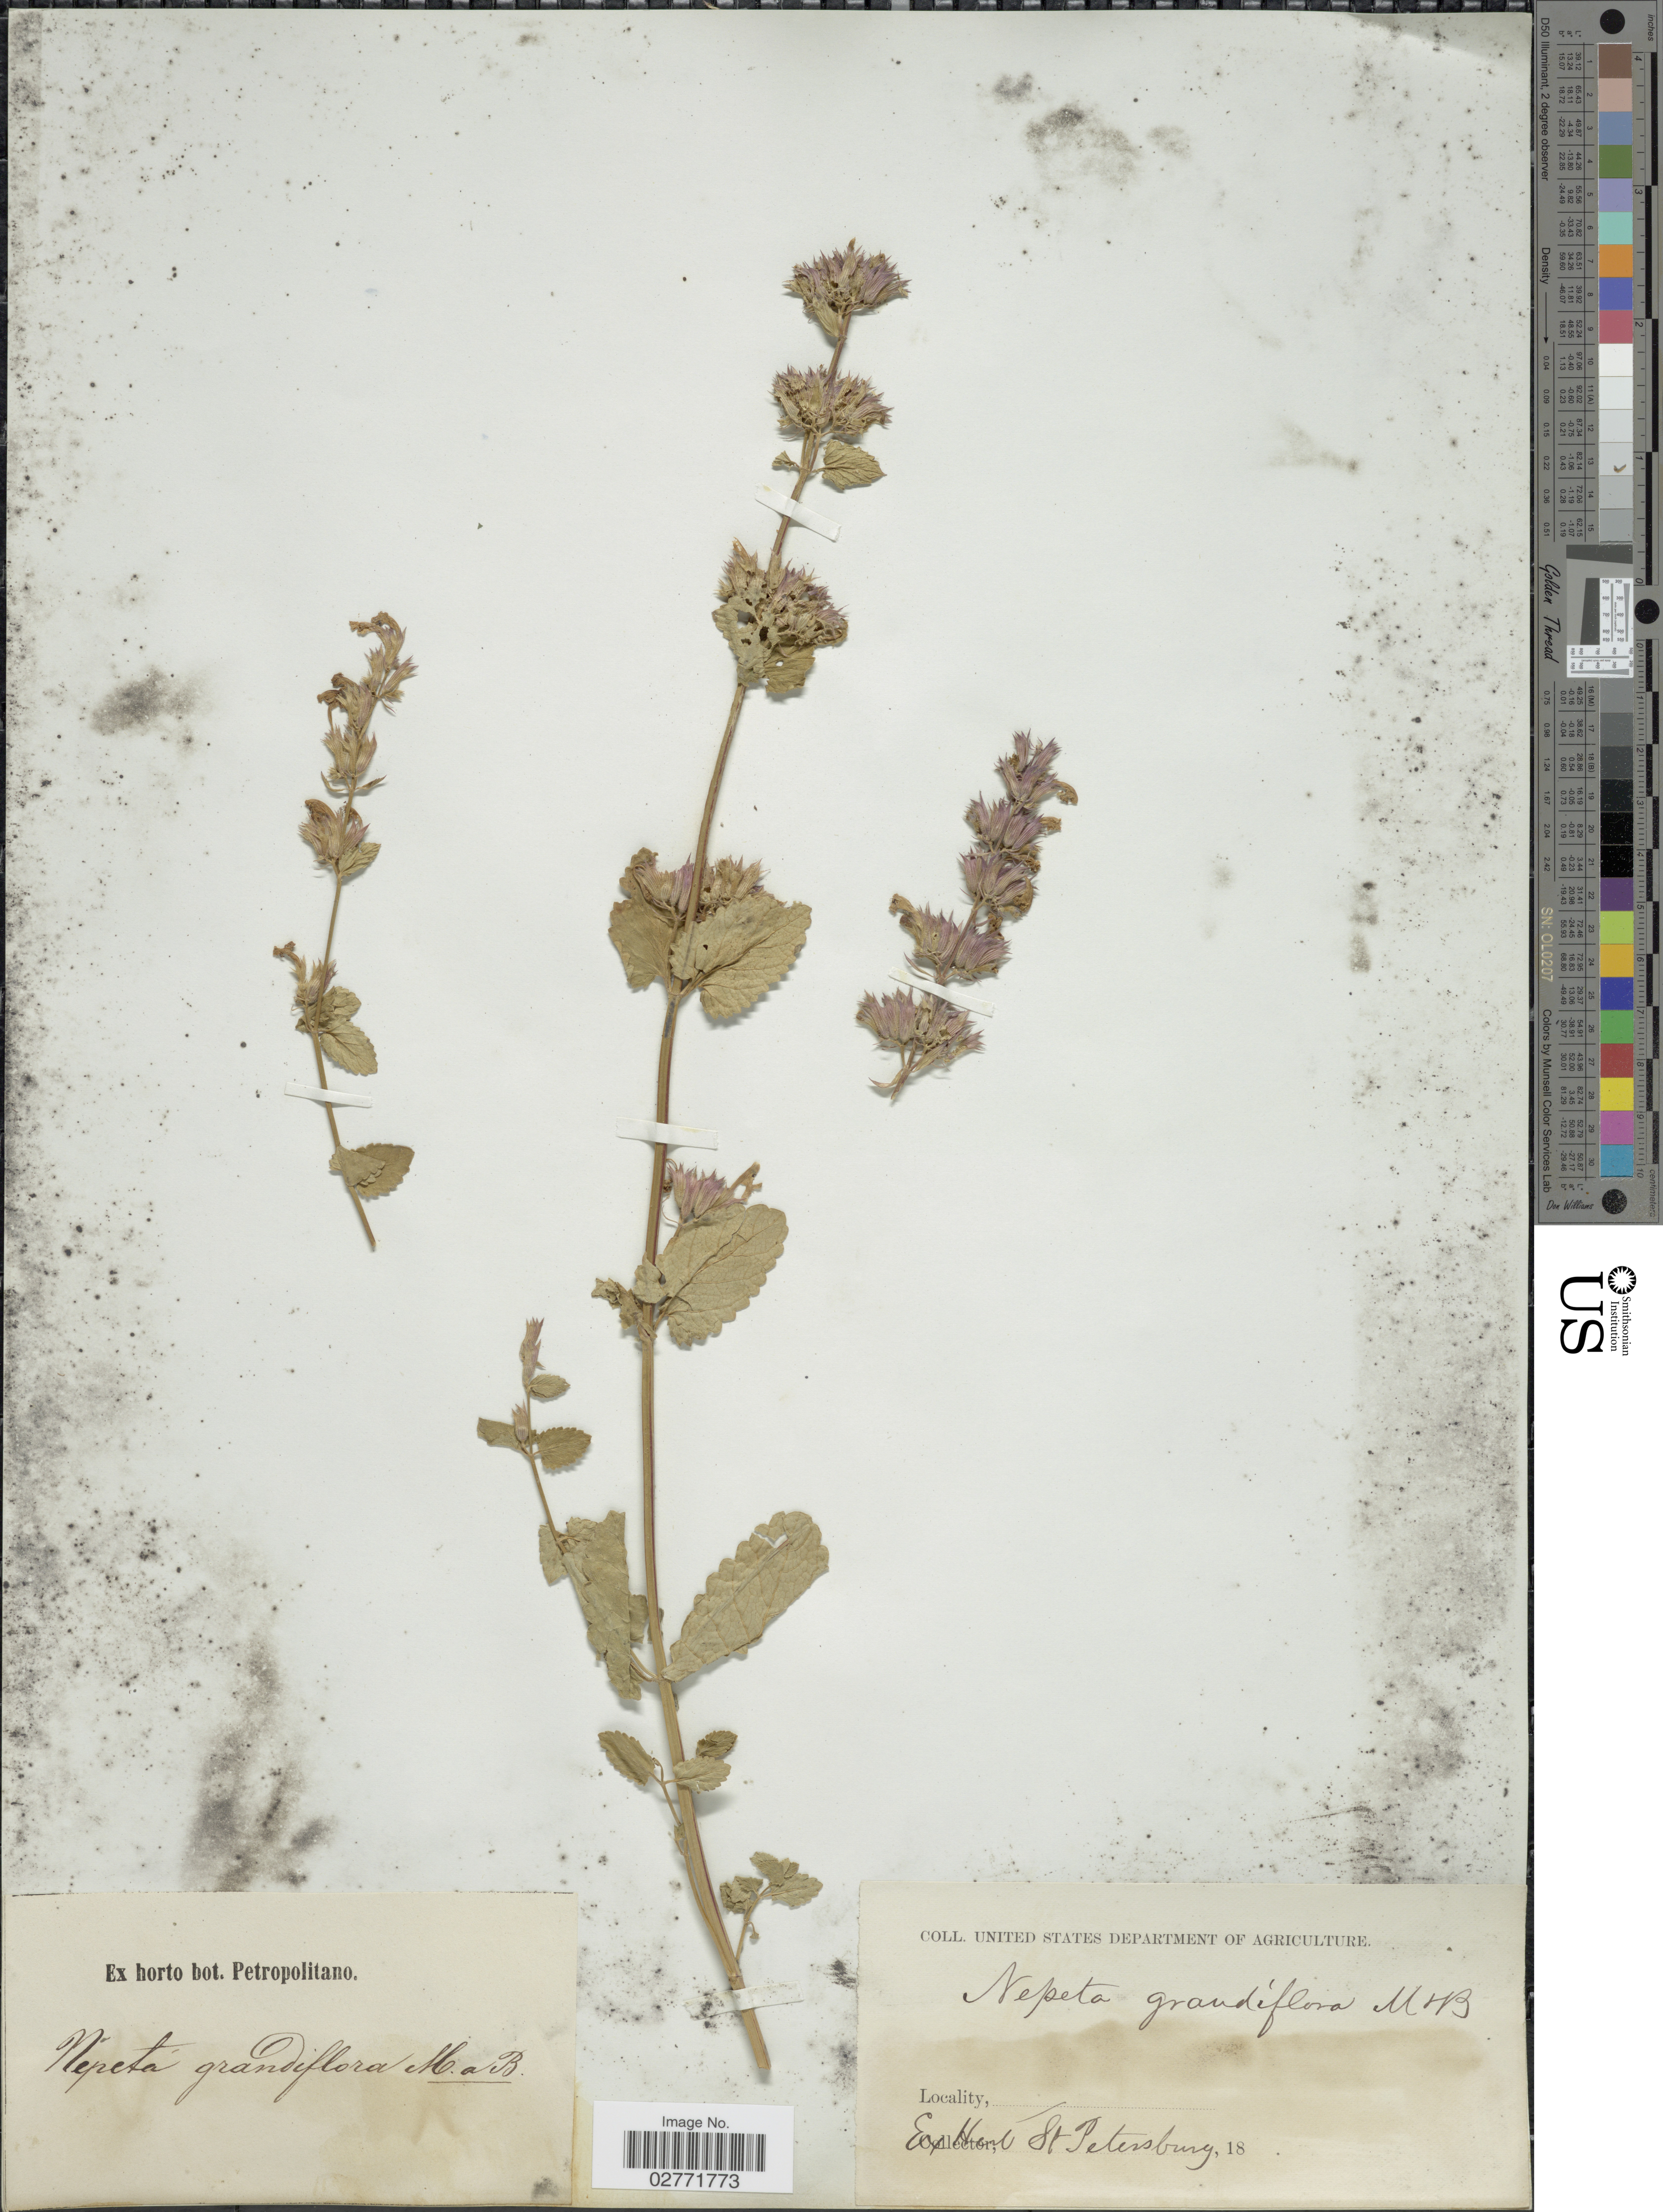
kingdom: Plantae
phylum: Tracheophyta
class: Magnoliopsida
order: Lamiales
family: Lamiaceae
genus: Nepeta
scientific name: Nepeta grandiflora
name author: M. Bieb.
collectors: United States Department of Agriculture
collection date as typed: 18